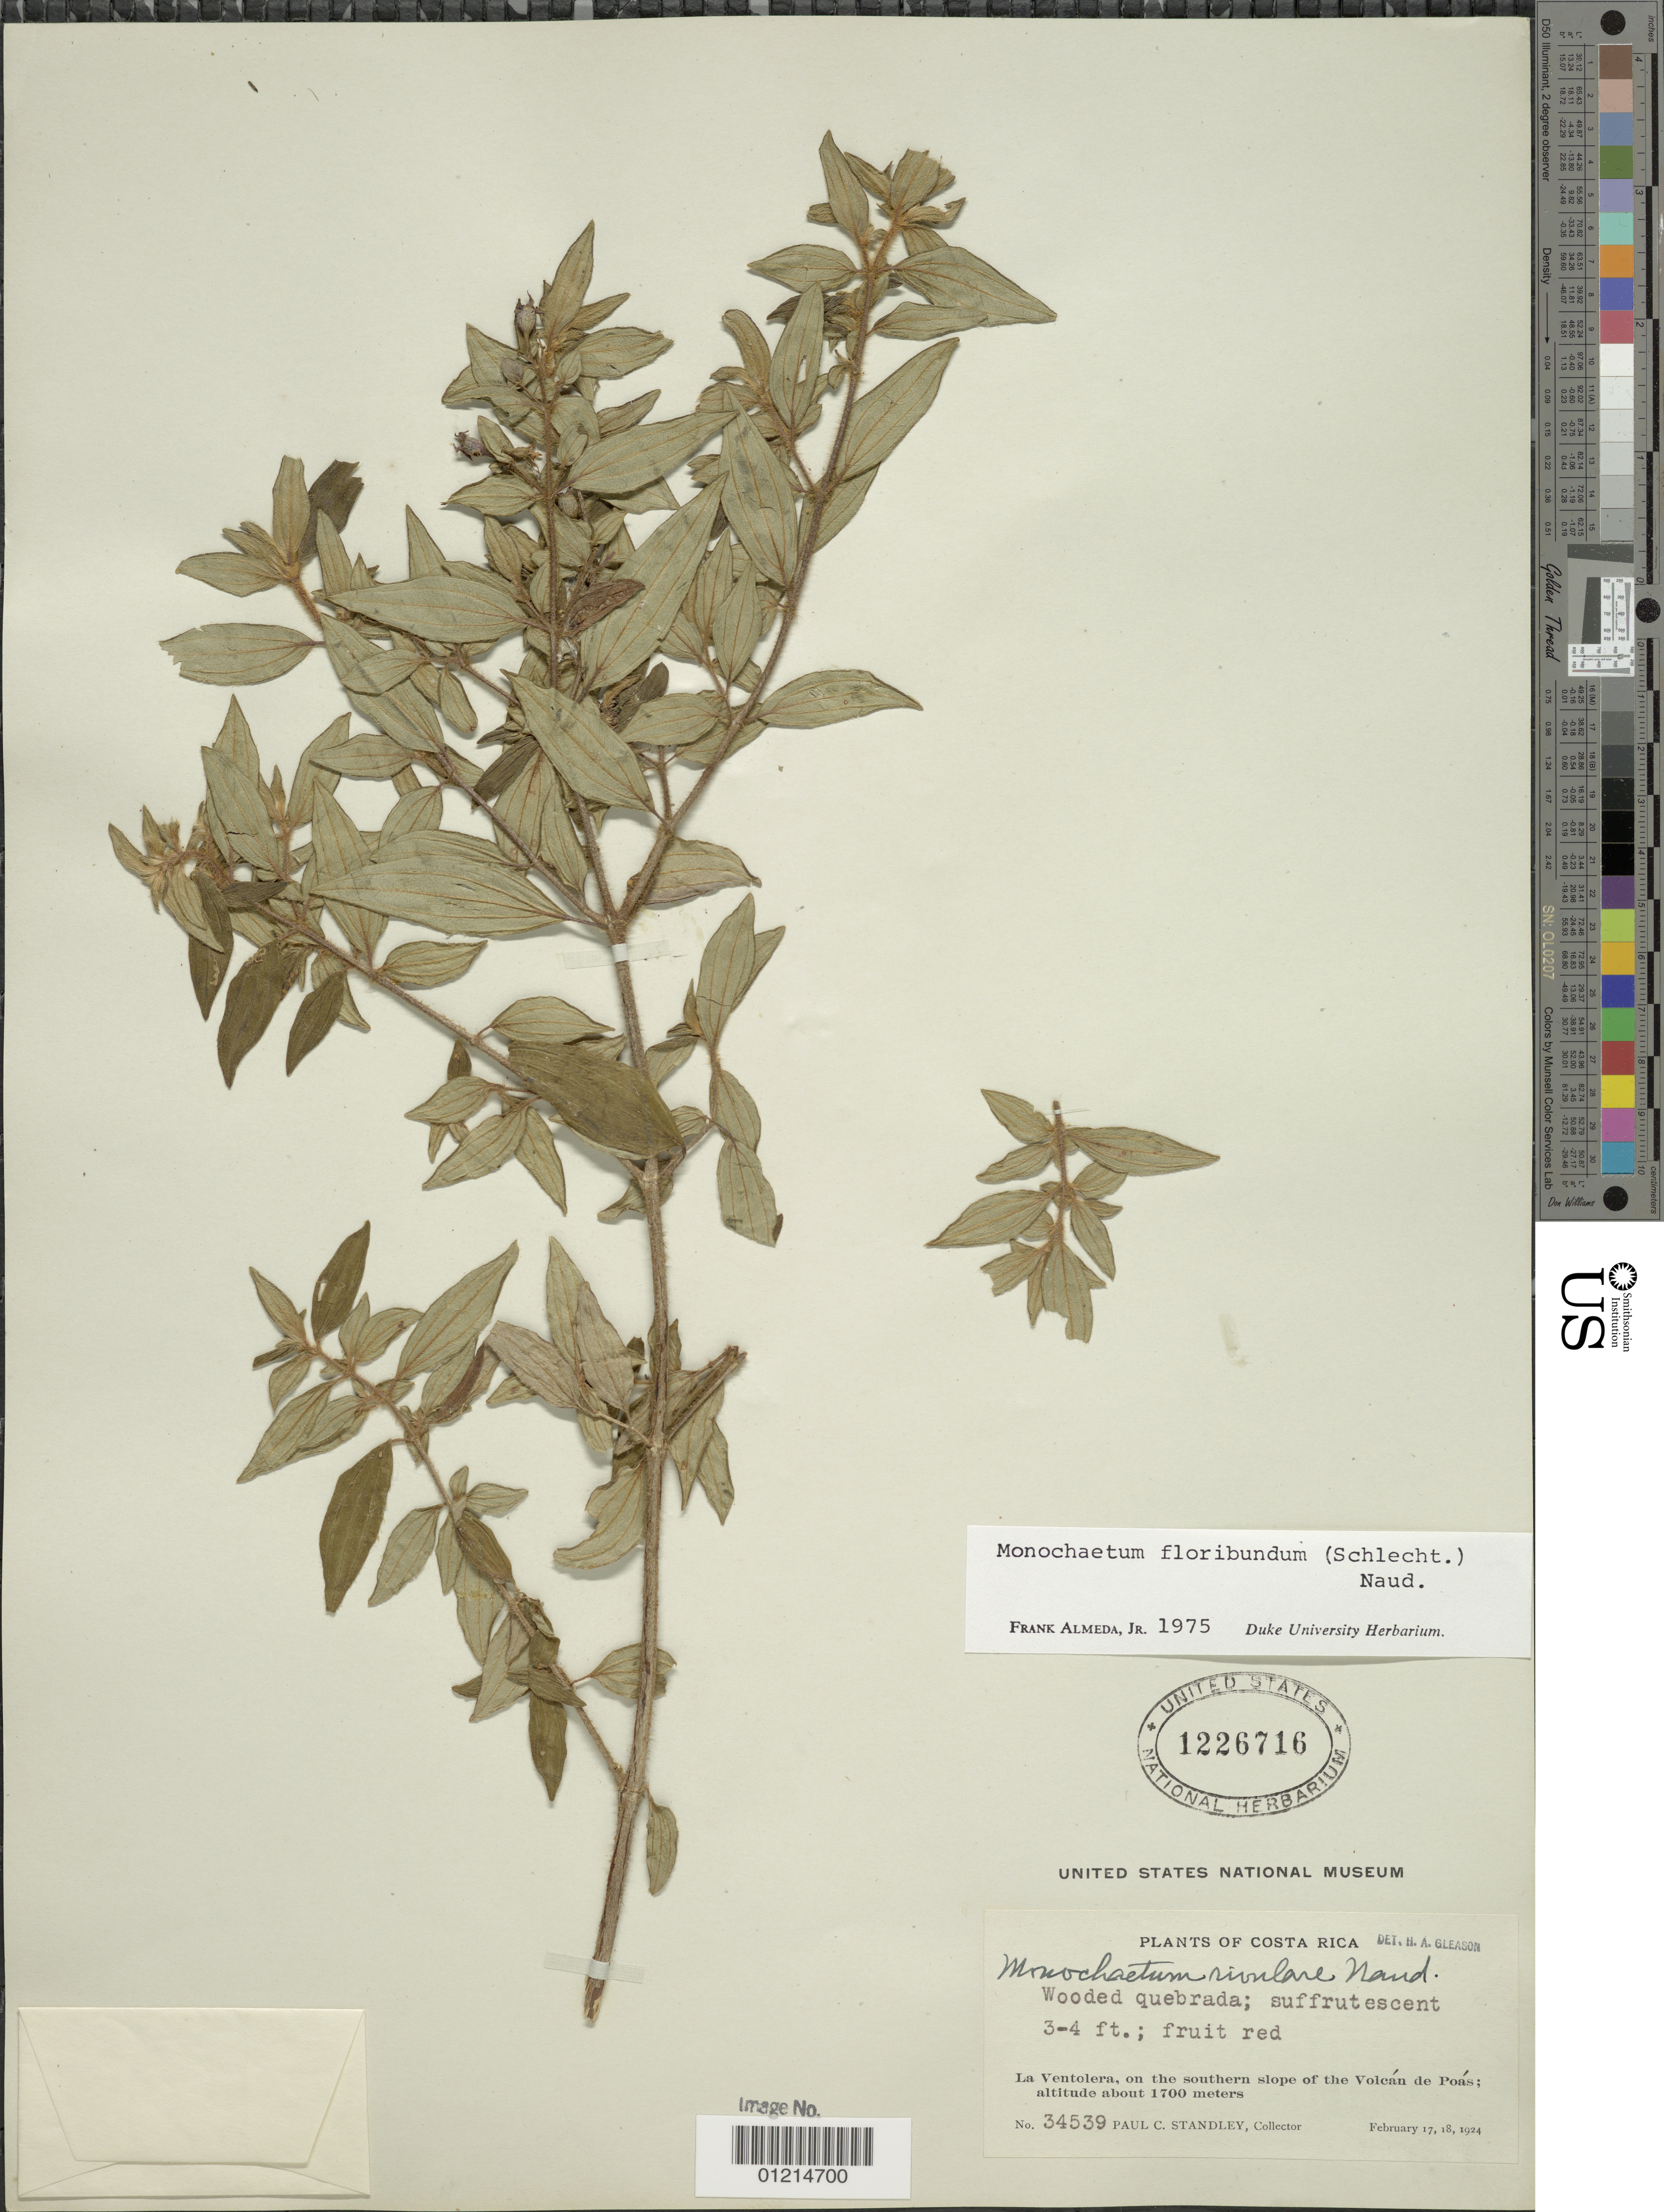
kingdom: Plantae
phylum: Tracheophyta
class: Magnoliopsida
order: Myrtales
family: Melastomataceae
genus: Monochaetum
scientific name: Monochaetum floribundum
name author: (Schltdl.) Naudin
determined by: Almeda, F.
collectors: P. C. Standley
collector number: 34539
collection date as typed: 17 Feb 1924 and 18 Feb 1924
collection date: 1924-02-17,1924-02-18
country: Costa Rica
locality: La Ventolera on southern slope of Volcan de Poás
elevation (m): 1700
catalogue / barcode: US 1226716